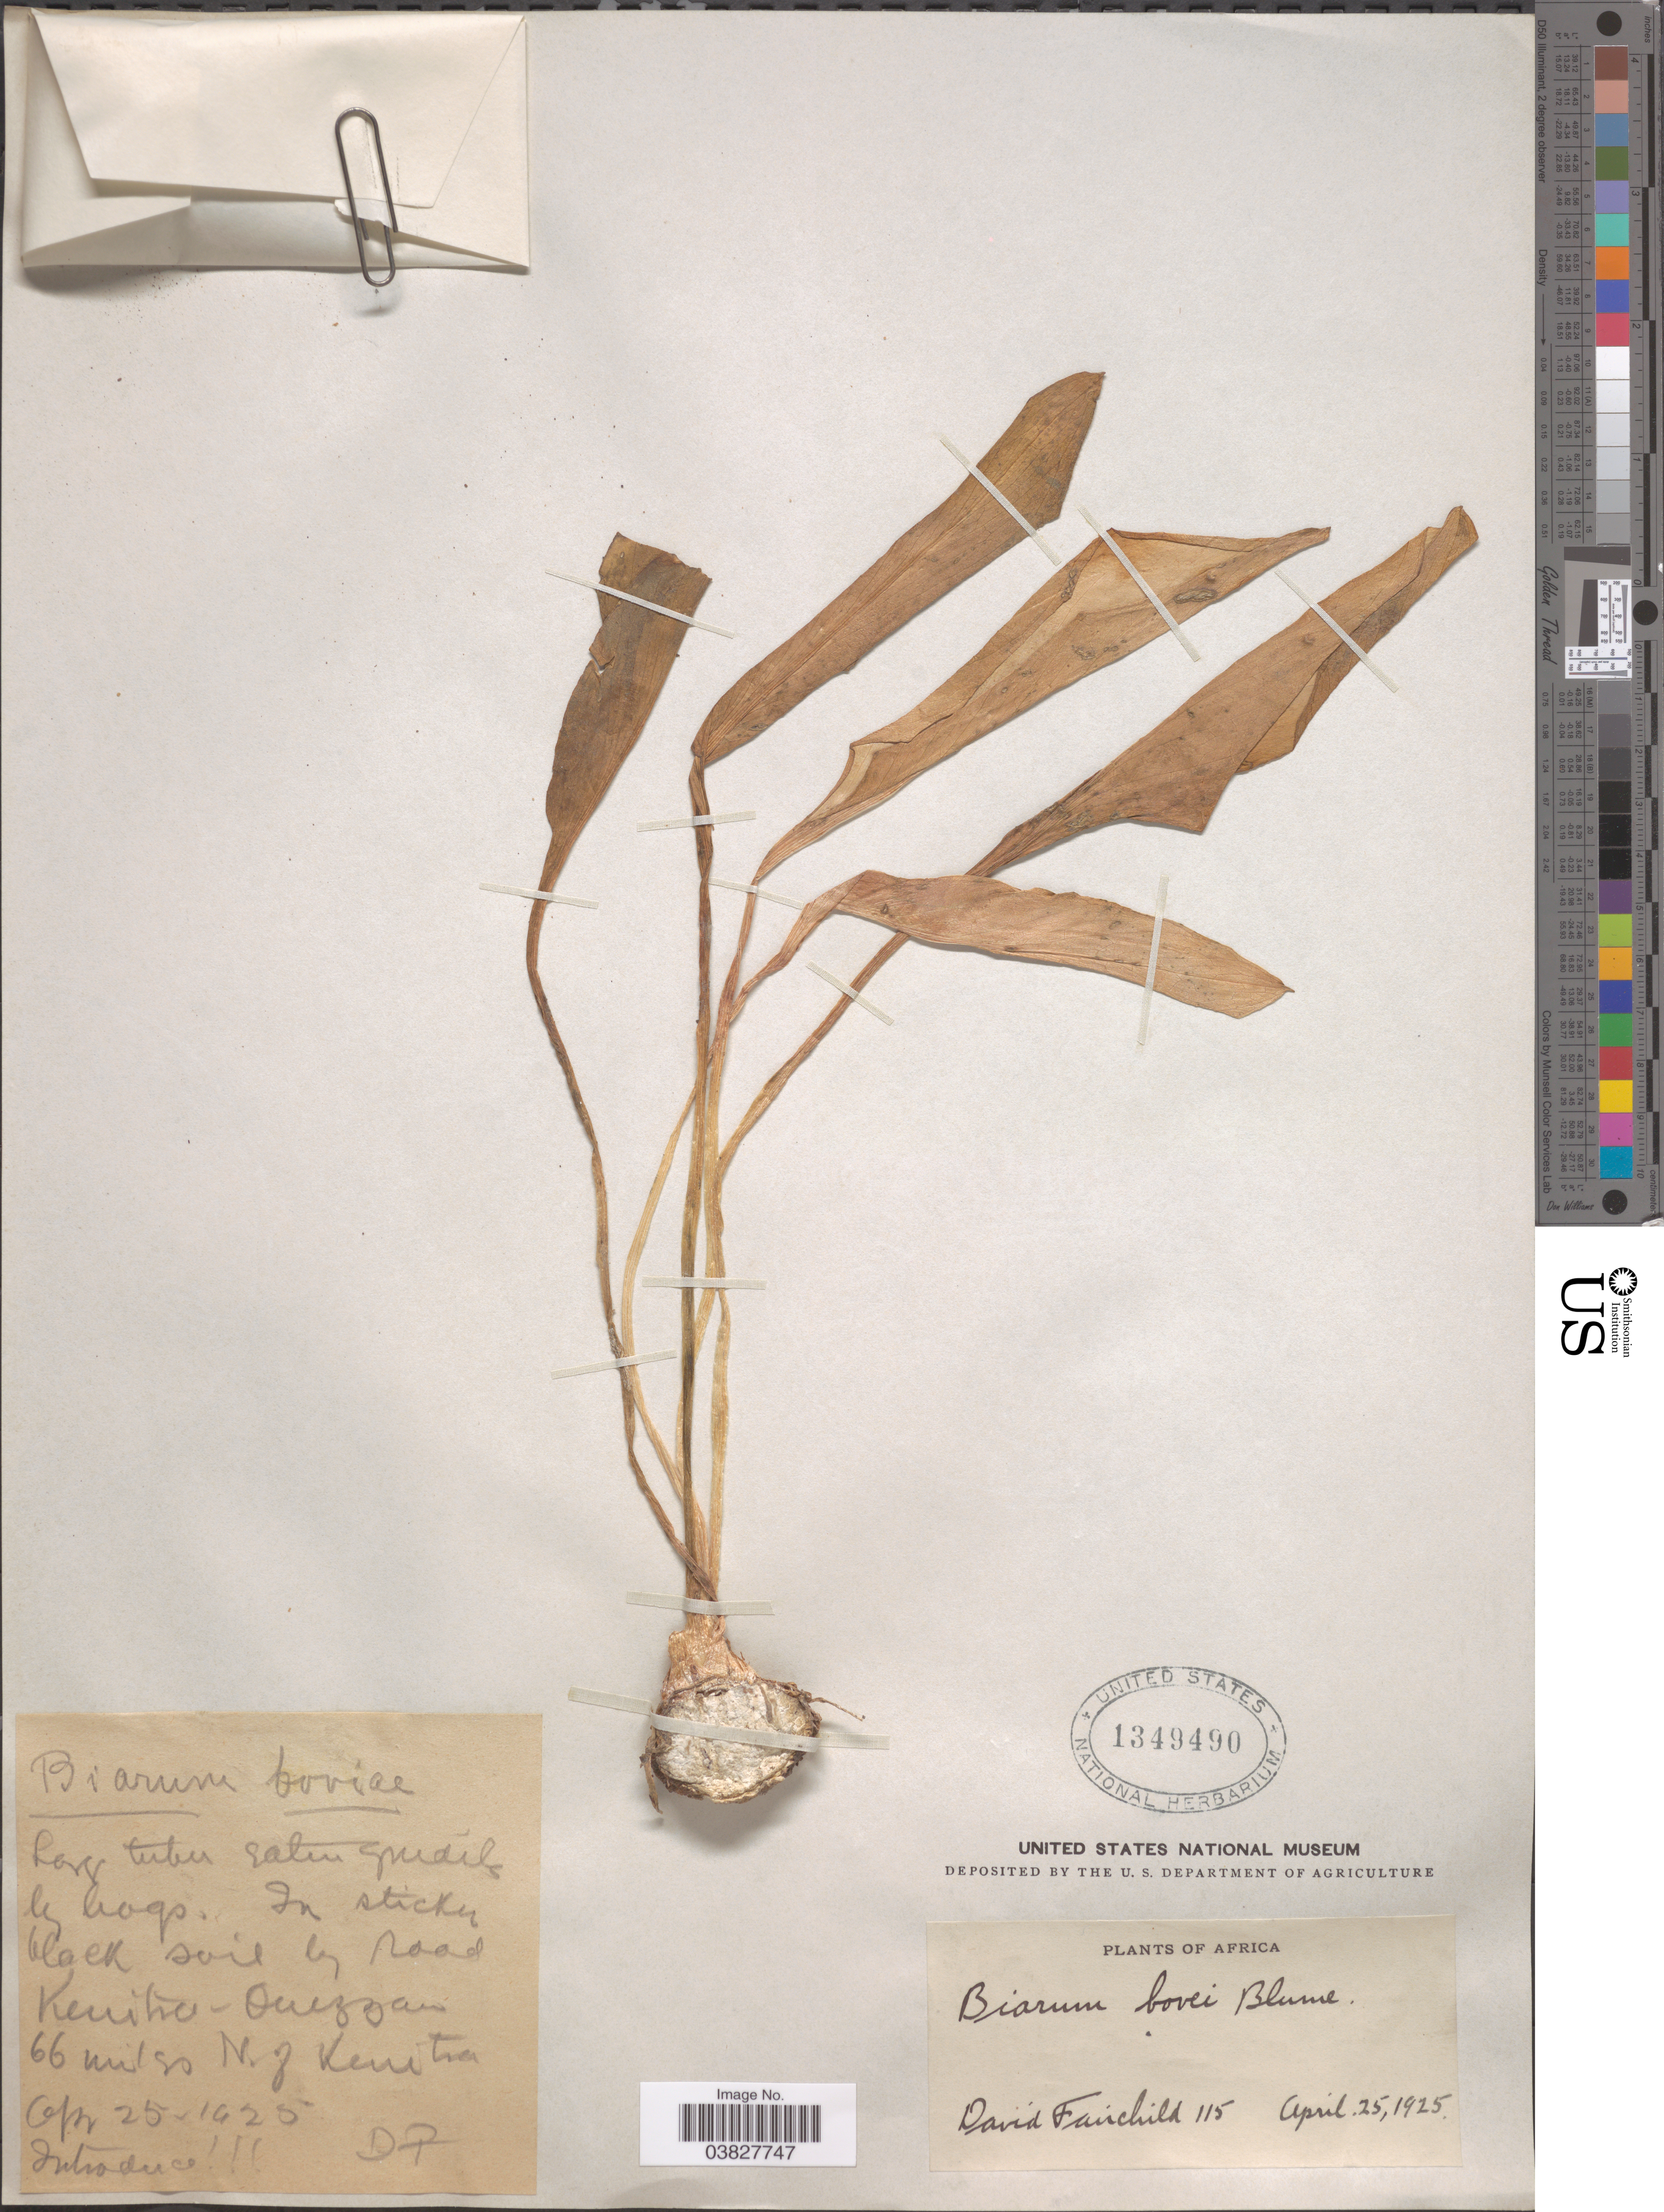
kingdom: Plantae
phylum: Tracheophyta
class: Liliopsida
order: Alismatales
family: Araceae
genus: Biarum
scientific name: Biarum bovei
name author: Blume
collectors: D. Fairchild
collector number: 115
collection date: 1925-04-25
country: Morocco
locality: By road Kenitra-Onezzan 66 mil so N. of Kenitra. Africa.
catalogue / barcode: US 1349490